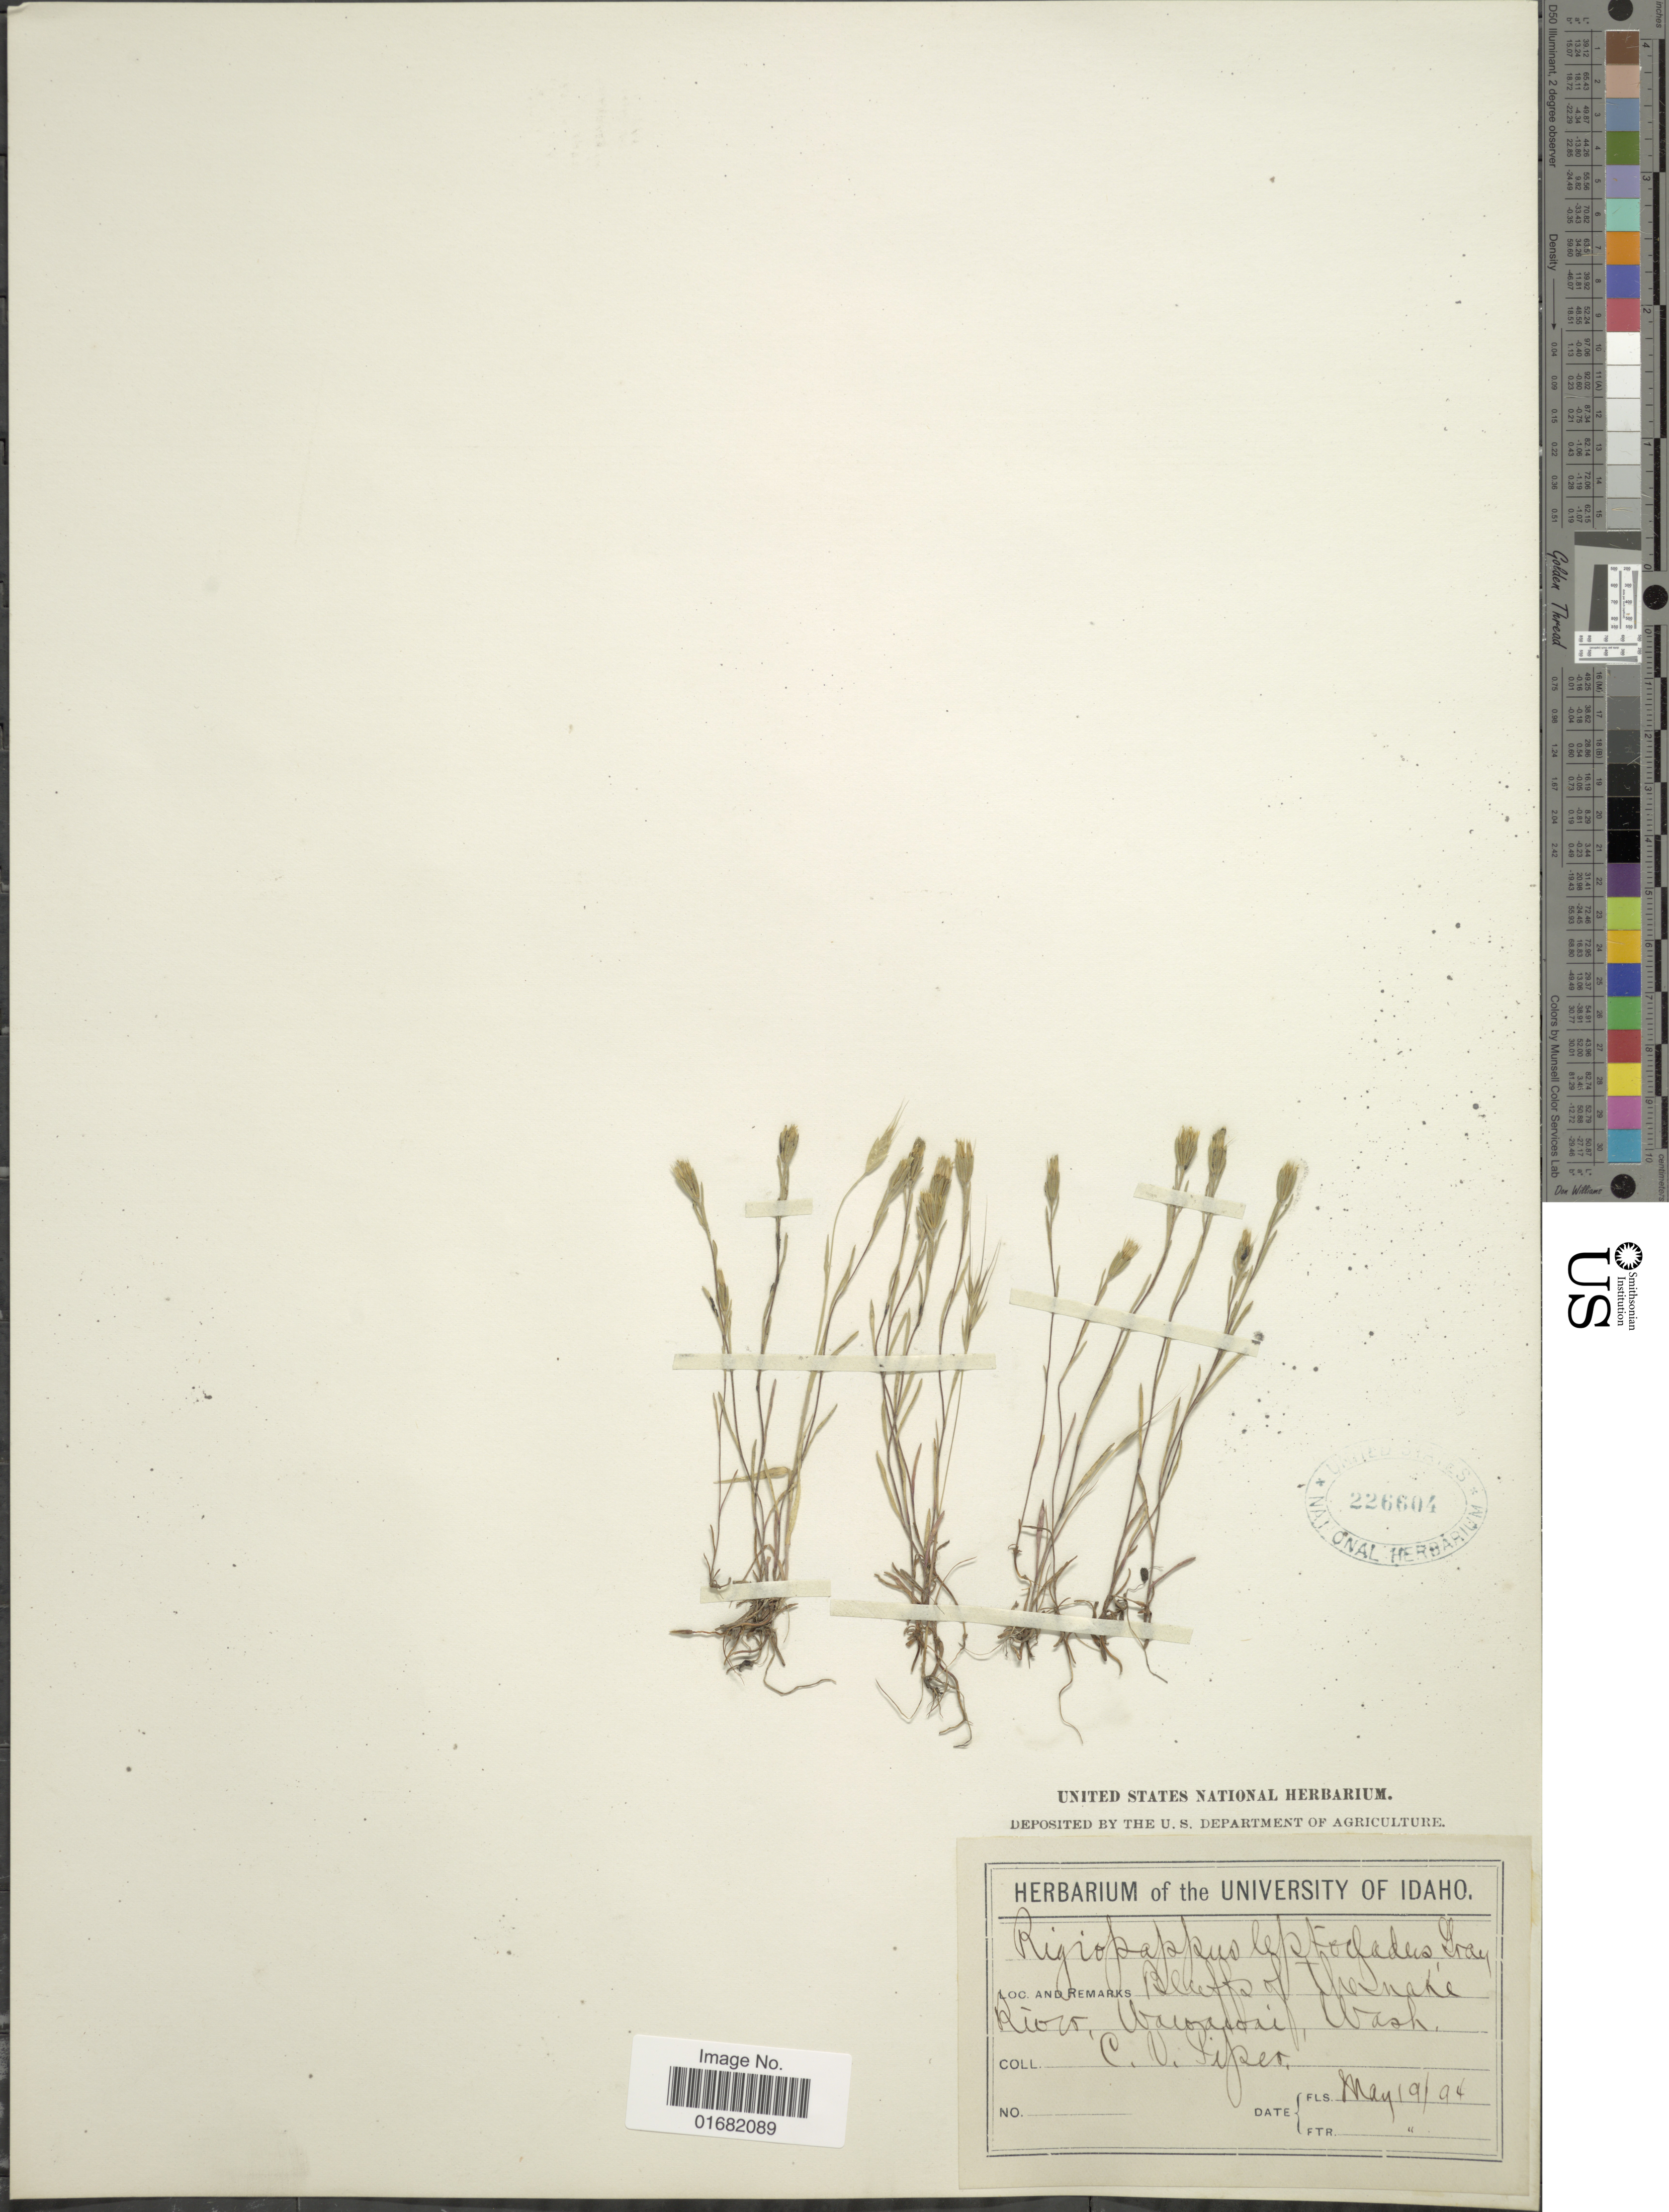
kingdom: Plantae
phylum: Tracheophyta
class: Magnoliopsida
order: Asterales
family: Asteraceae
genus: Rigiopappus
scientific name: Rigiopappus leptocladus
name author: A. Gray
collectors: C. V. Piper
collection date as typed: Transcribed d/m/y: 19/5/94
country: United States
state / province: Washington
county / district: Whitman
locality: Bluffs Thenake Rios Wawawai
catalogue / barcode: US 226604